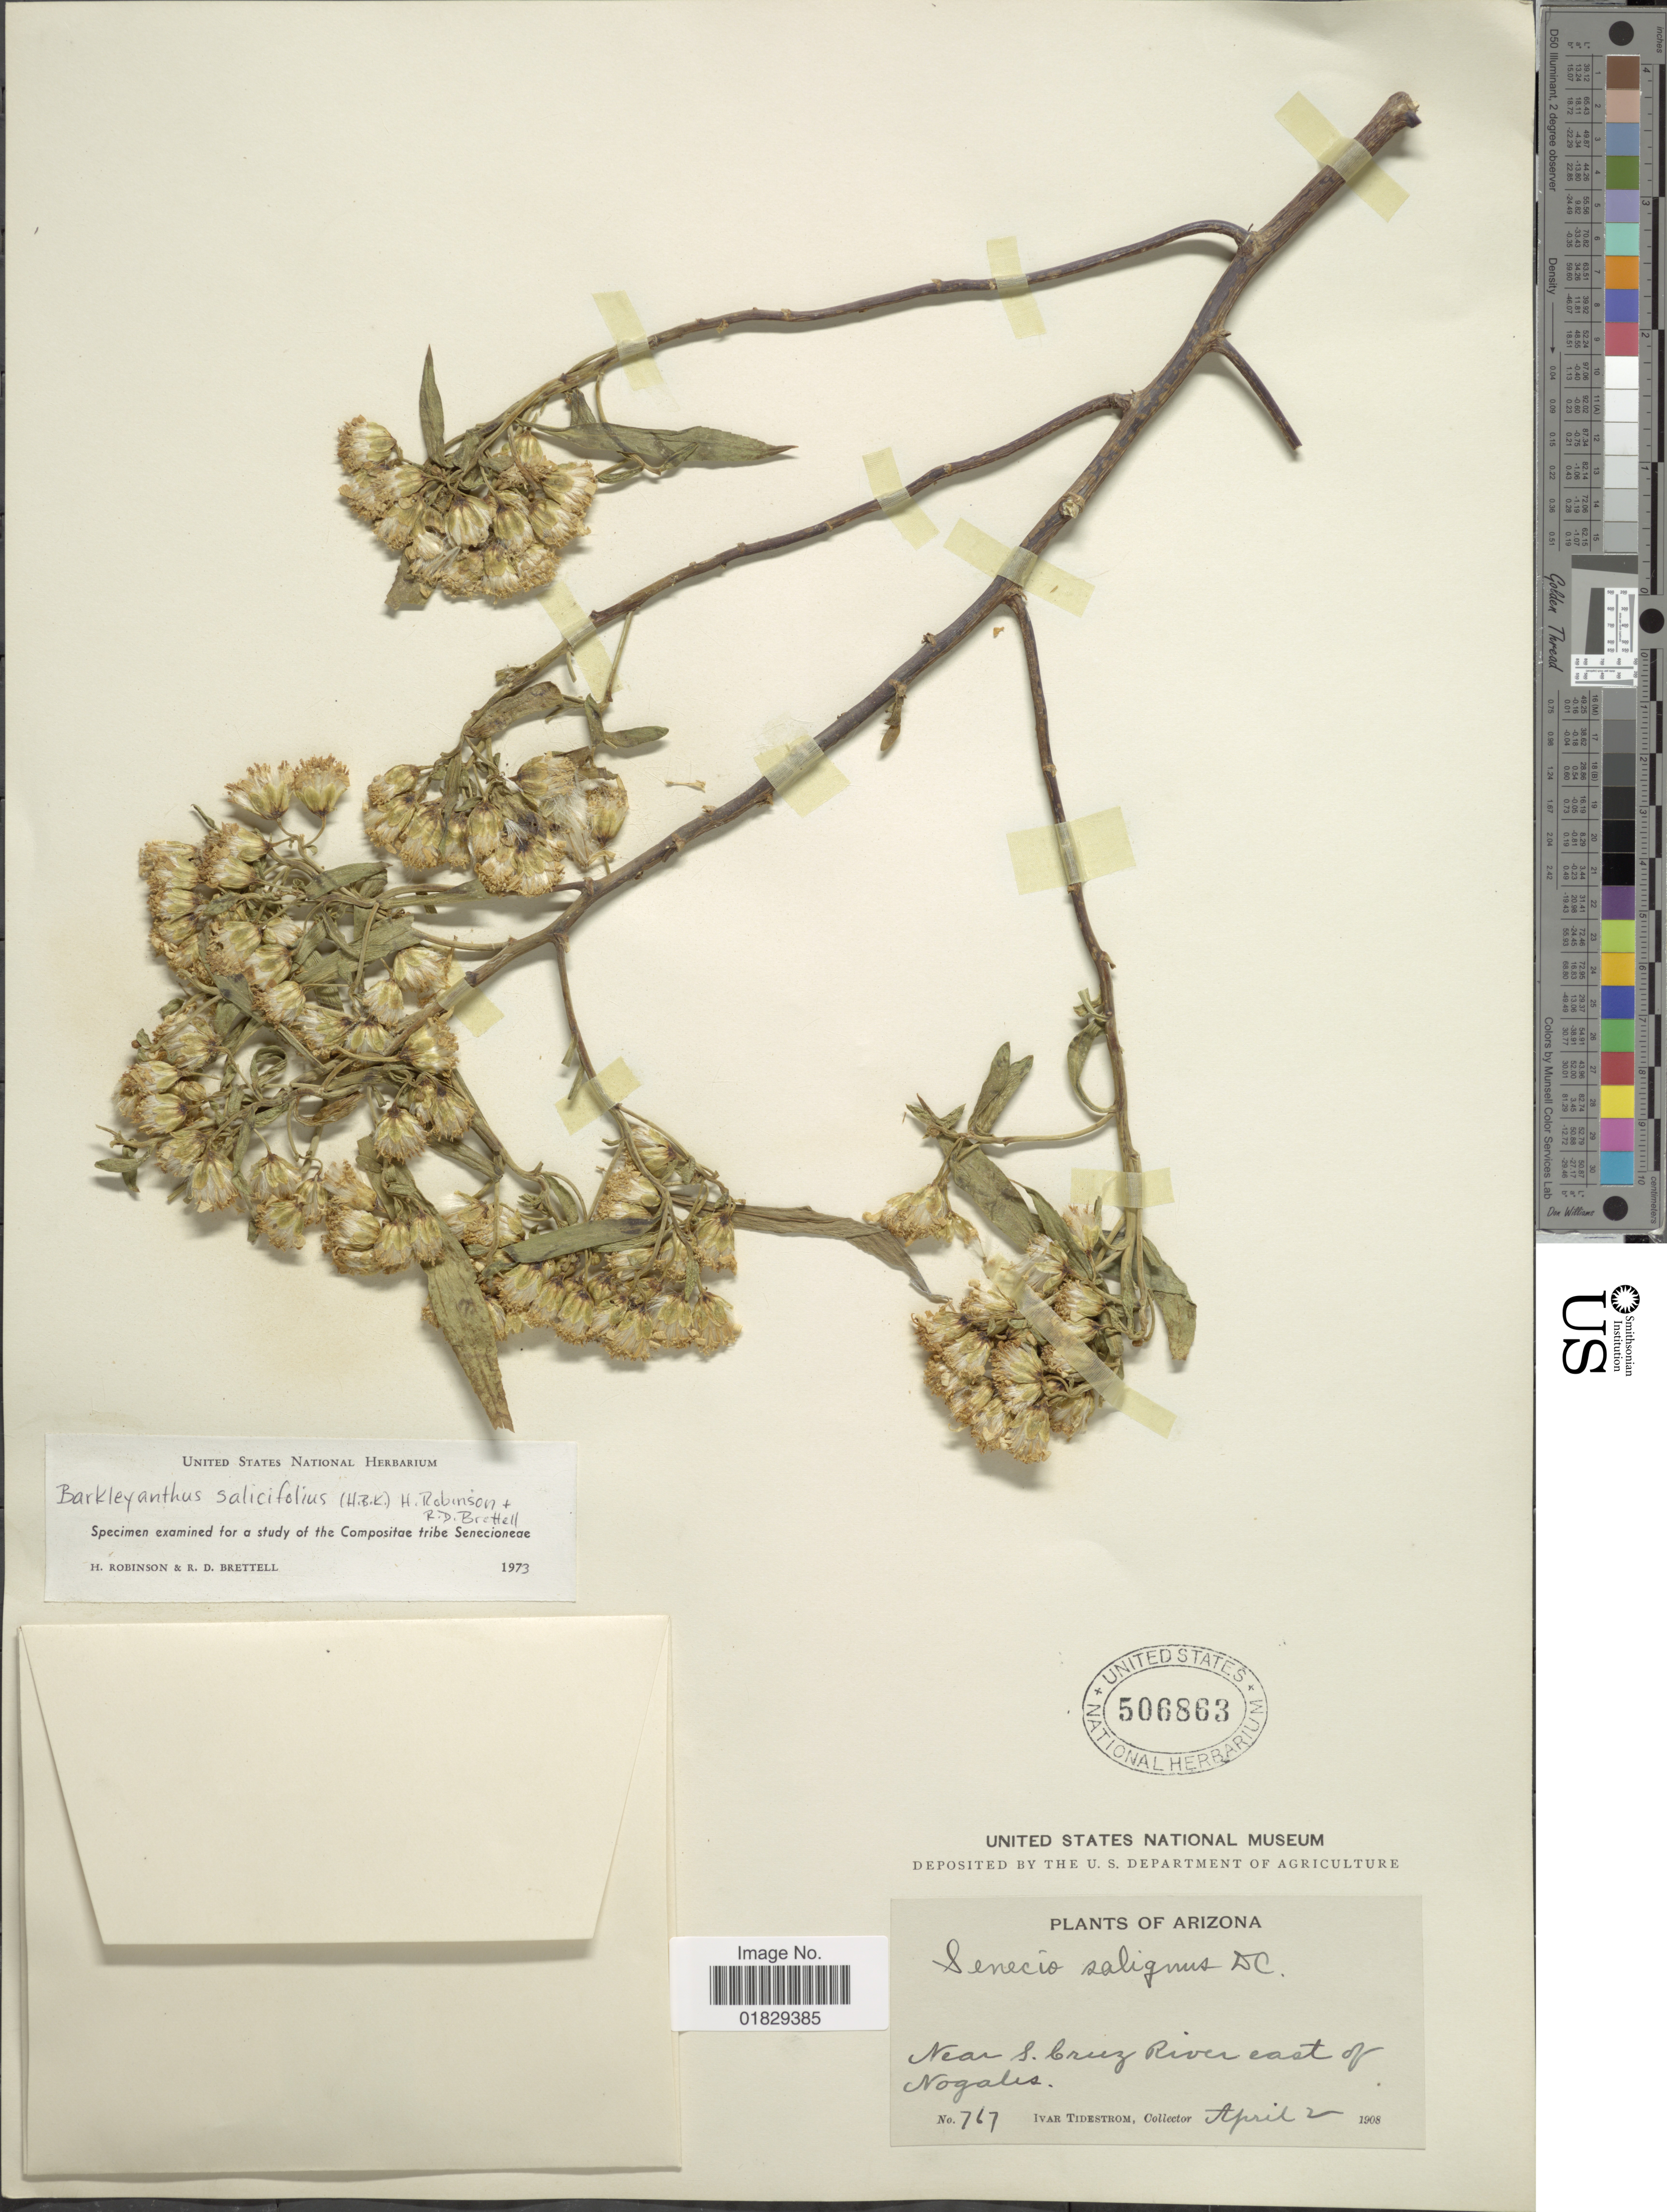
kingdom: Plantae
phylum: Tracheophyta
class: Magnoliopsida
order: Asterales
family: Asteraceae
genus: Barkleyanthus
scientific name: Barkleyanthus salicifolius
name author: (Kunth) H. Rob. & Brettell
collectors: I. F. Tidestrom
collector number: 767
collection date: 1906-04-02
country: United States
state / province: Arizona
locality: Near S. Cruz River east of Nogales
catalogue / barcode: US 506863